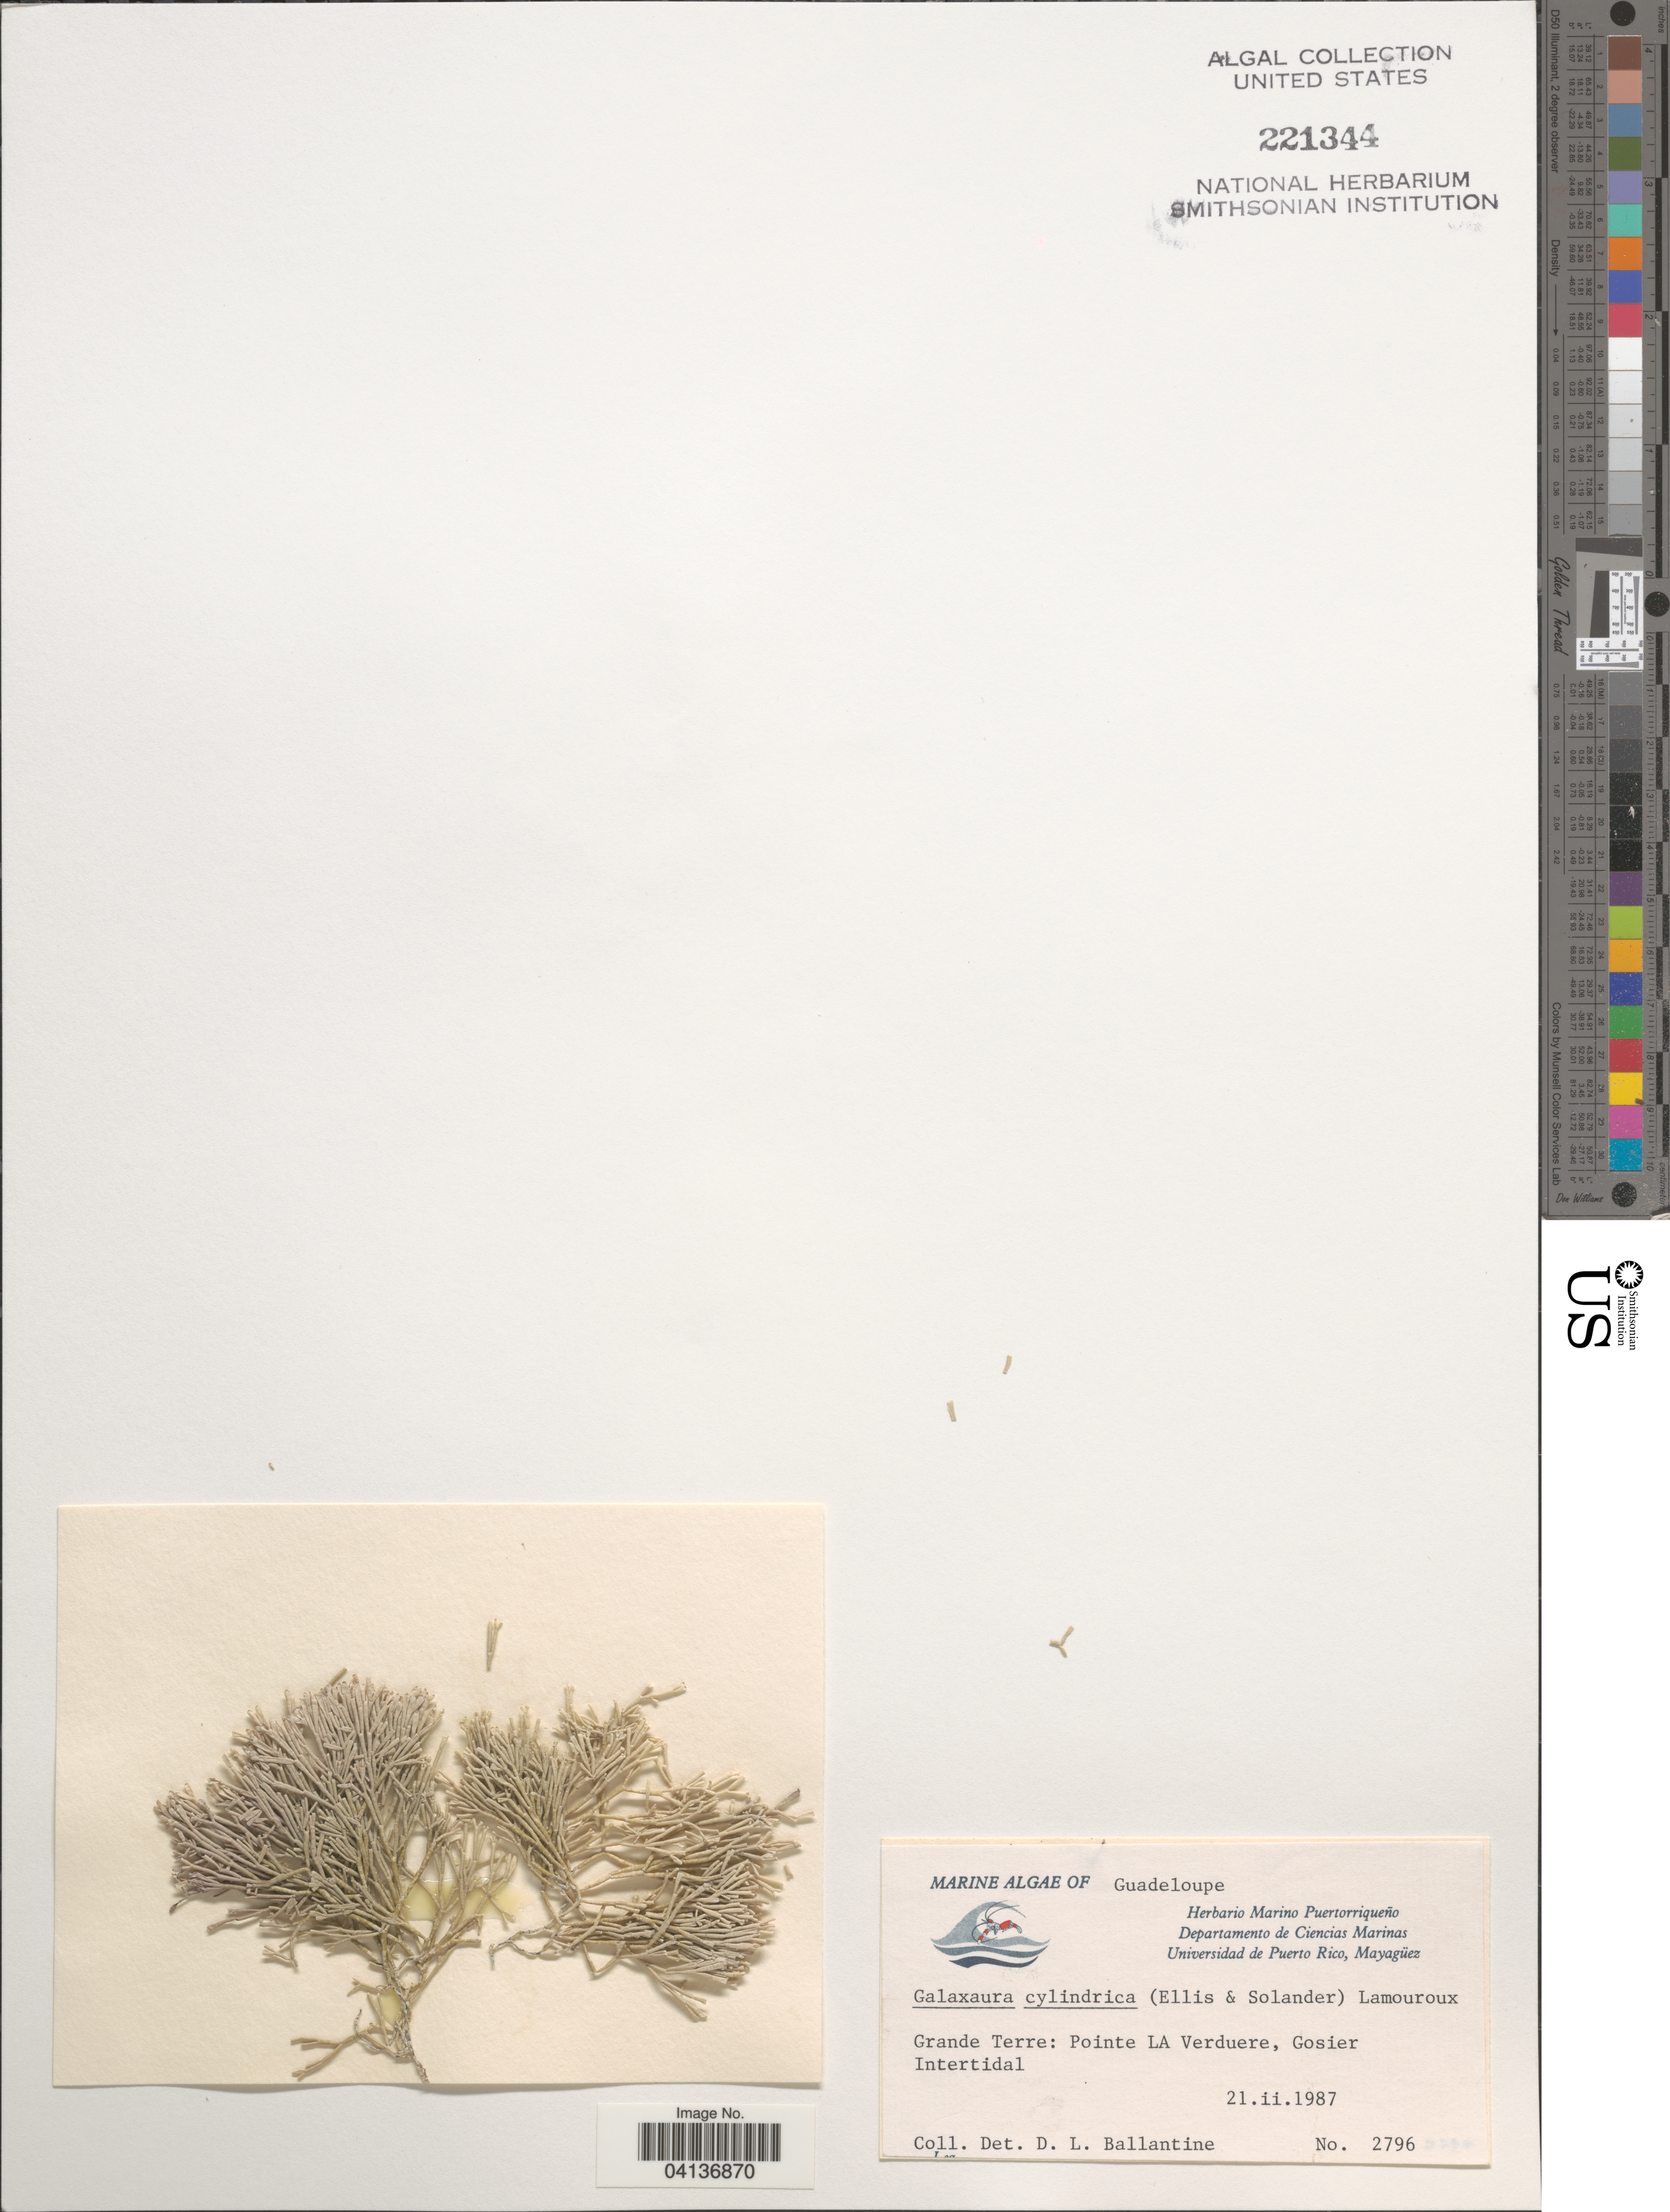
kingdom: Plantae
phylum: Rhodophyta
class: Florideophyceae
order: Nemaliales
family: Galaxauraceae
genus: Galaxaura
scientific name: Galaxaura rugosa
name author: (Ellis & Sol.) J.V.Lamouroux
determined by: Algae name updating Project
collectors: D.L. Ballantine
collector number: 2796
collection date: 1987-02-21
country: Guadeloupe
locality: Grande Terre: Pointe LA Verduere, Gosier Intertidal.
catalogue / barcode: US 221344